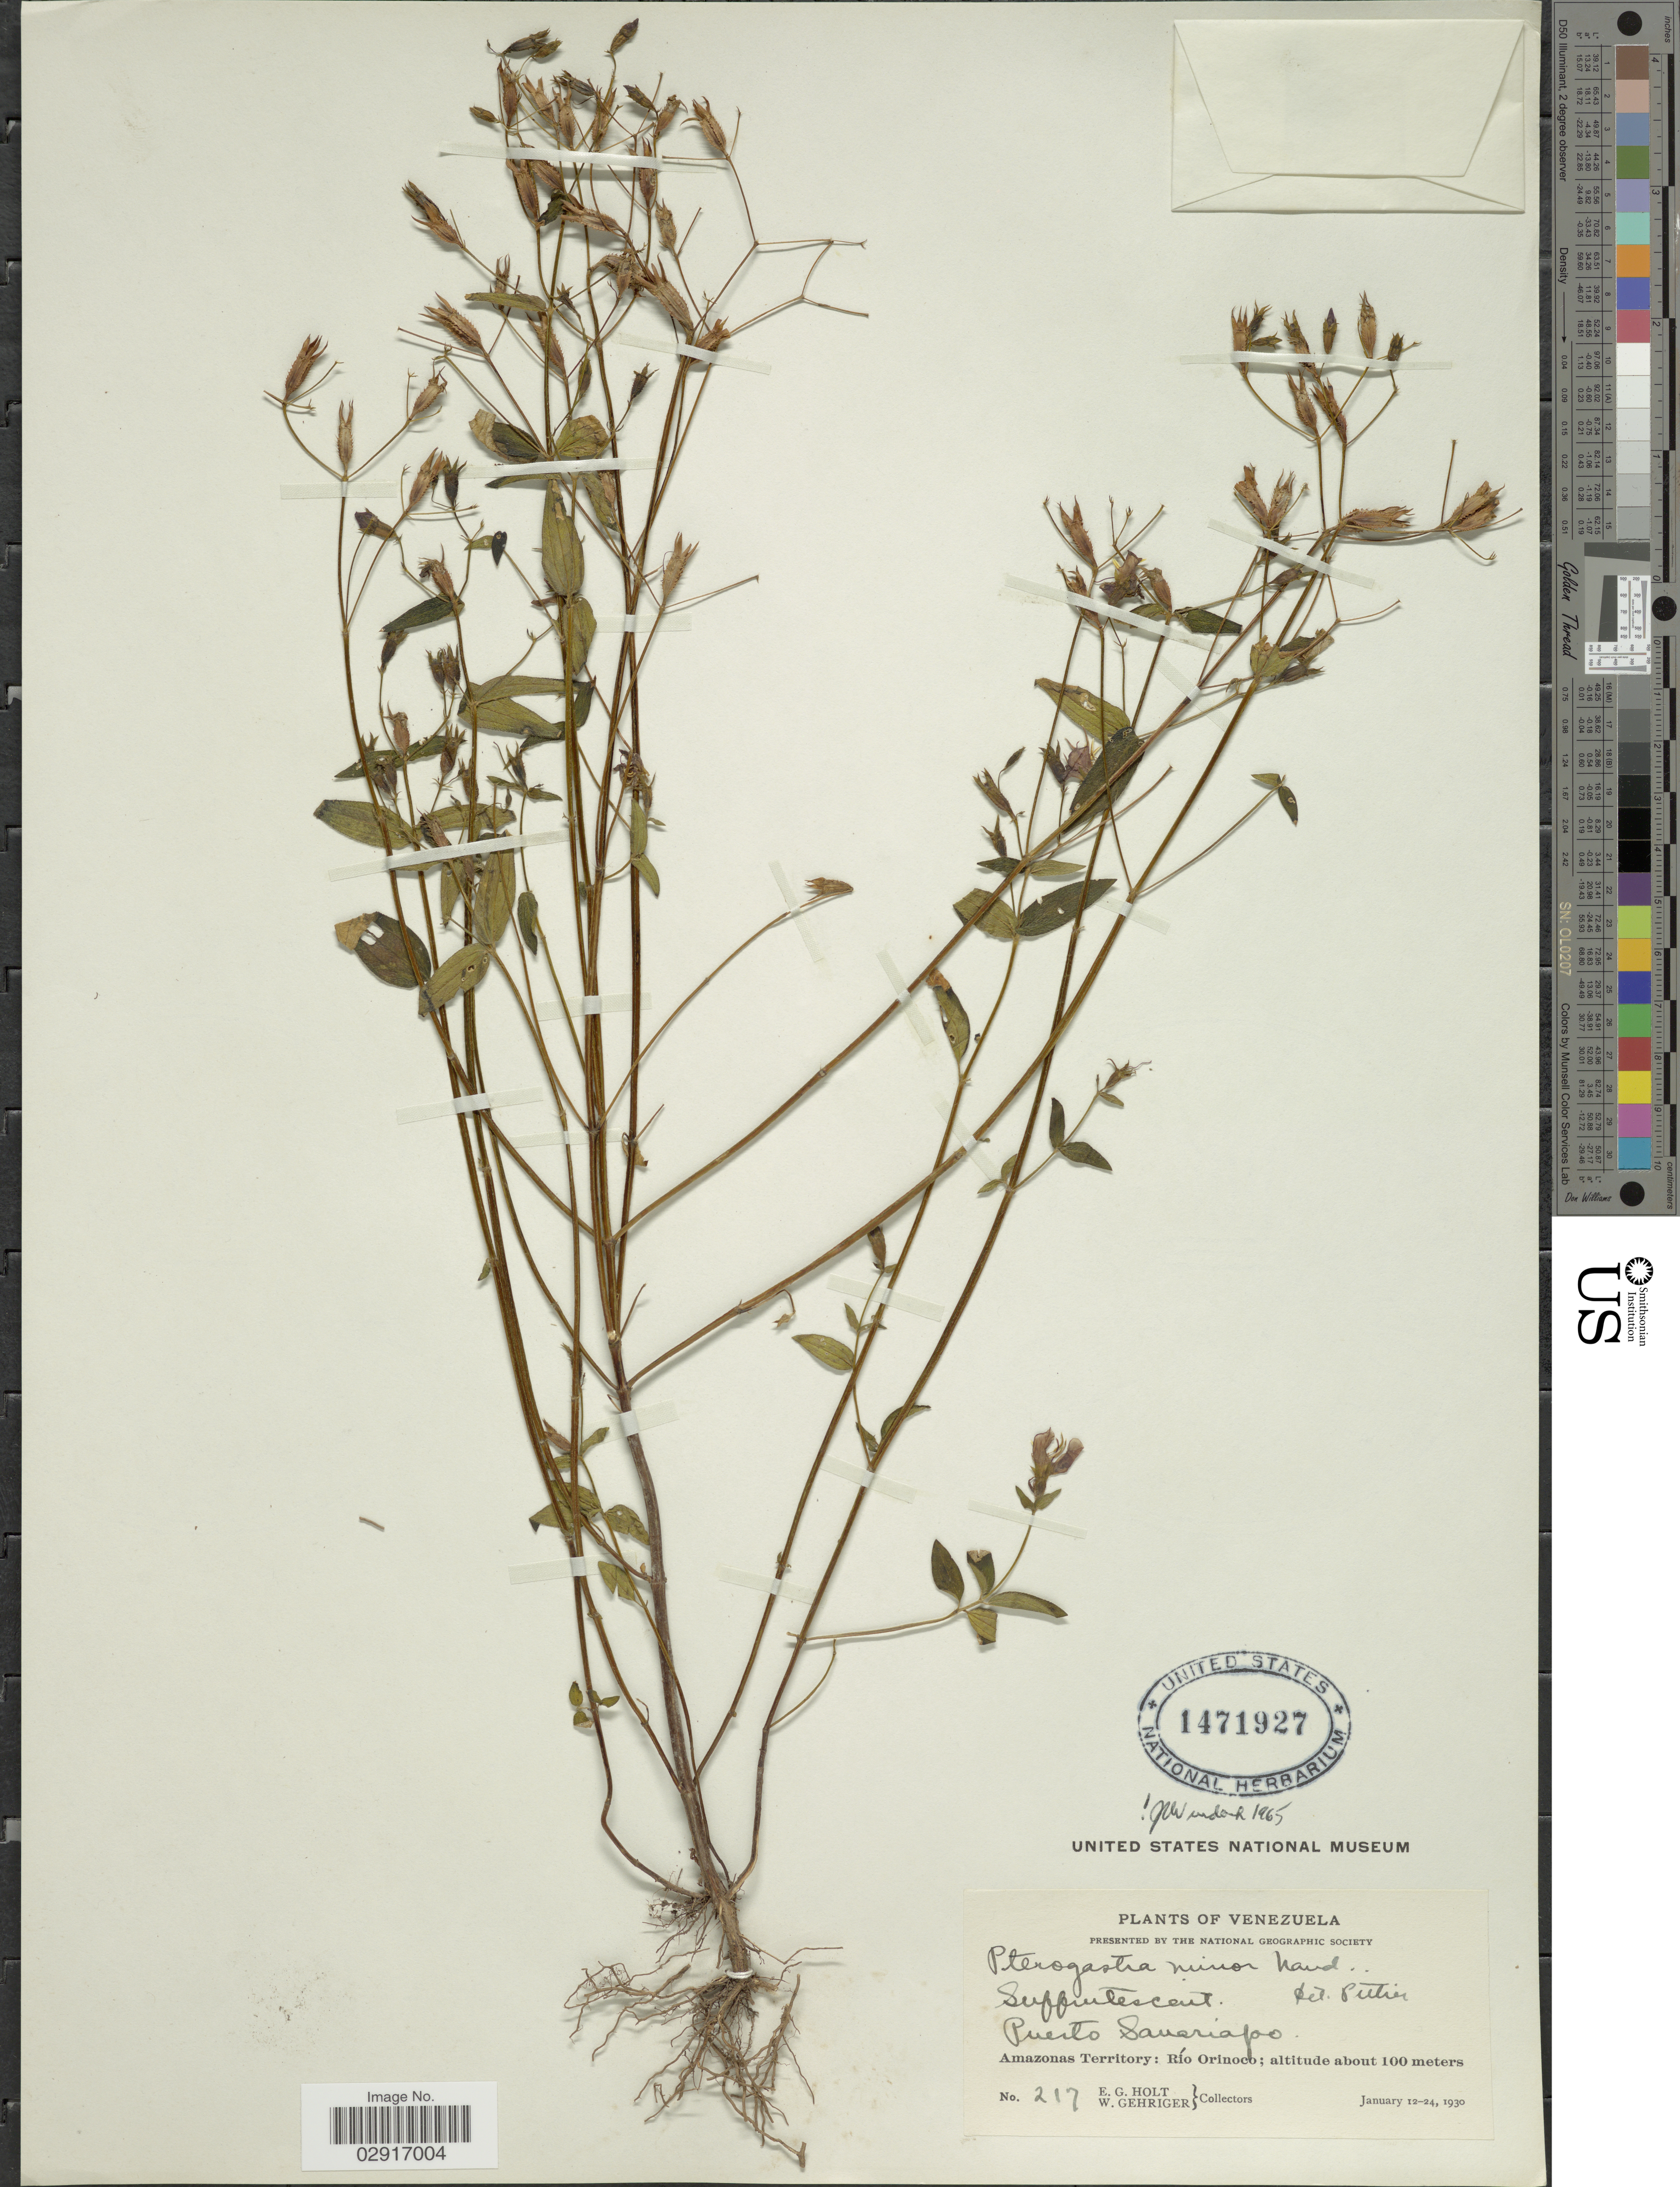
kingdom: Plantae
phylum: Tracheophyta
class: Magnoliopsida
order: Myrtales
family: Melastomataceae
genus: Pterogastra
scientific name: Pterogastra minor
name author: Naudin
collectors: E. G. Holt & W. Gehriger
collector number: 217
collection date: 1930-01-12/1930-01-24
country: Venezuela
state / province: Amazonas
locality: Puerto Sanariapo. Amazonas Territory: Río Orinoco.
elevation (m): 100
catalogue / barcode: US 1471927